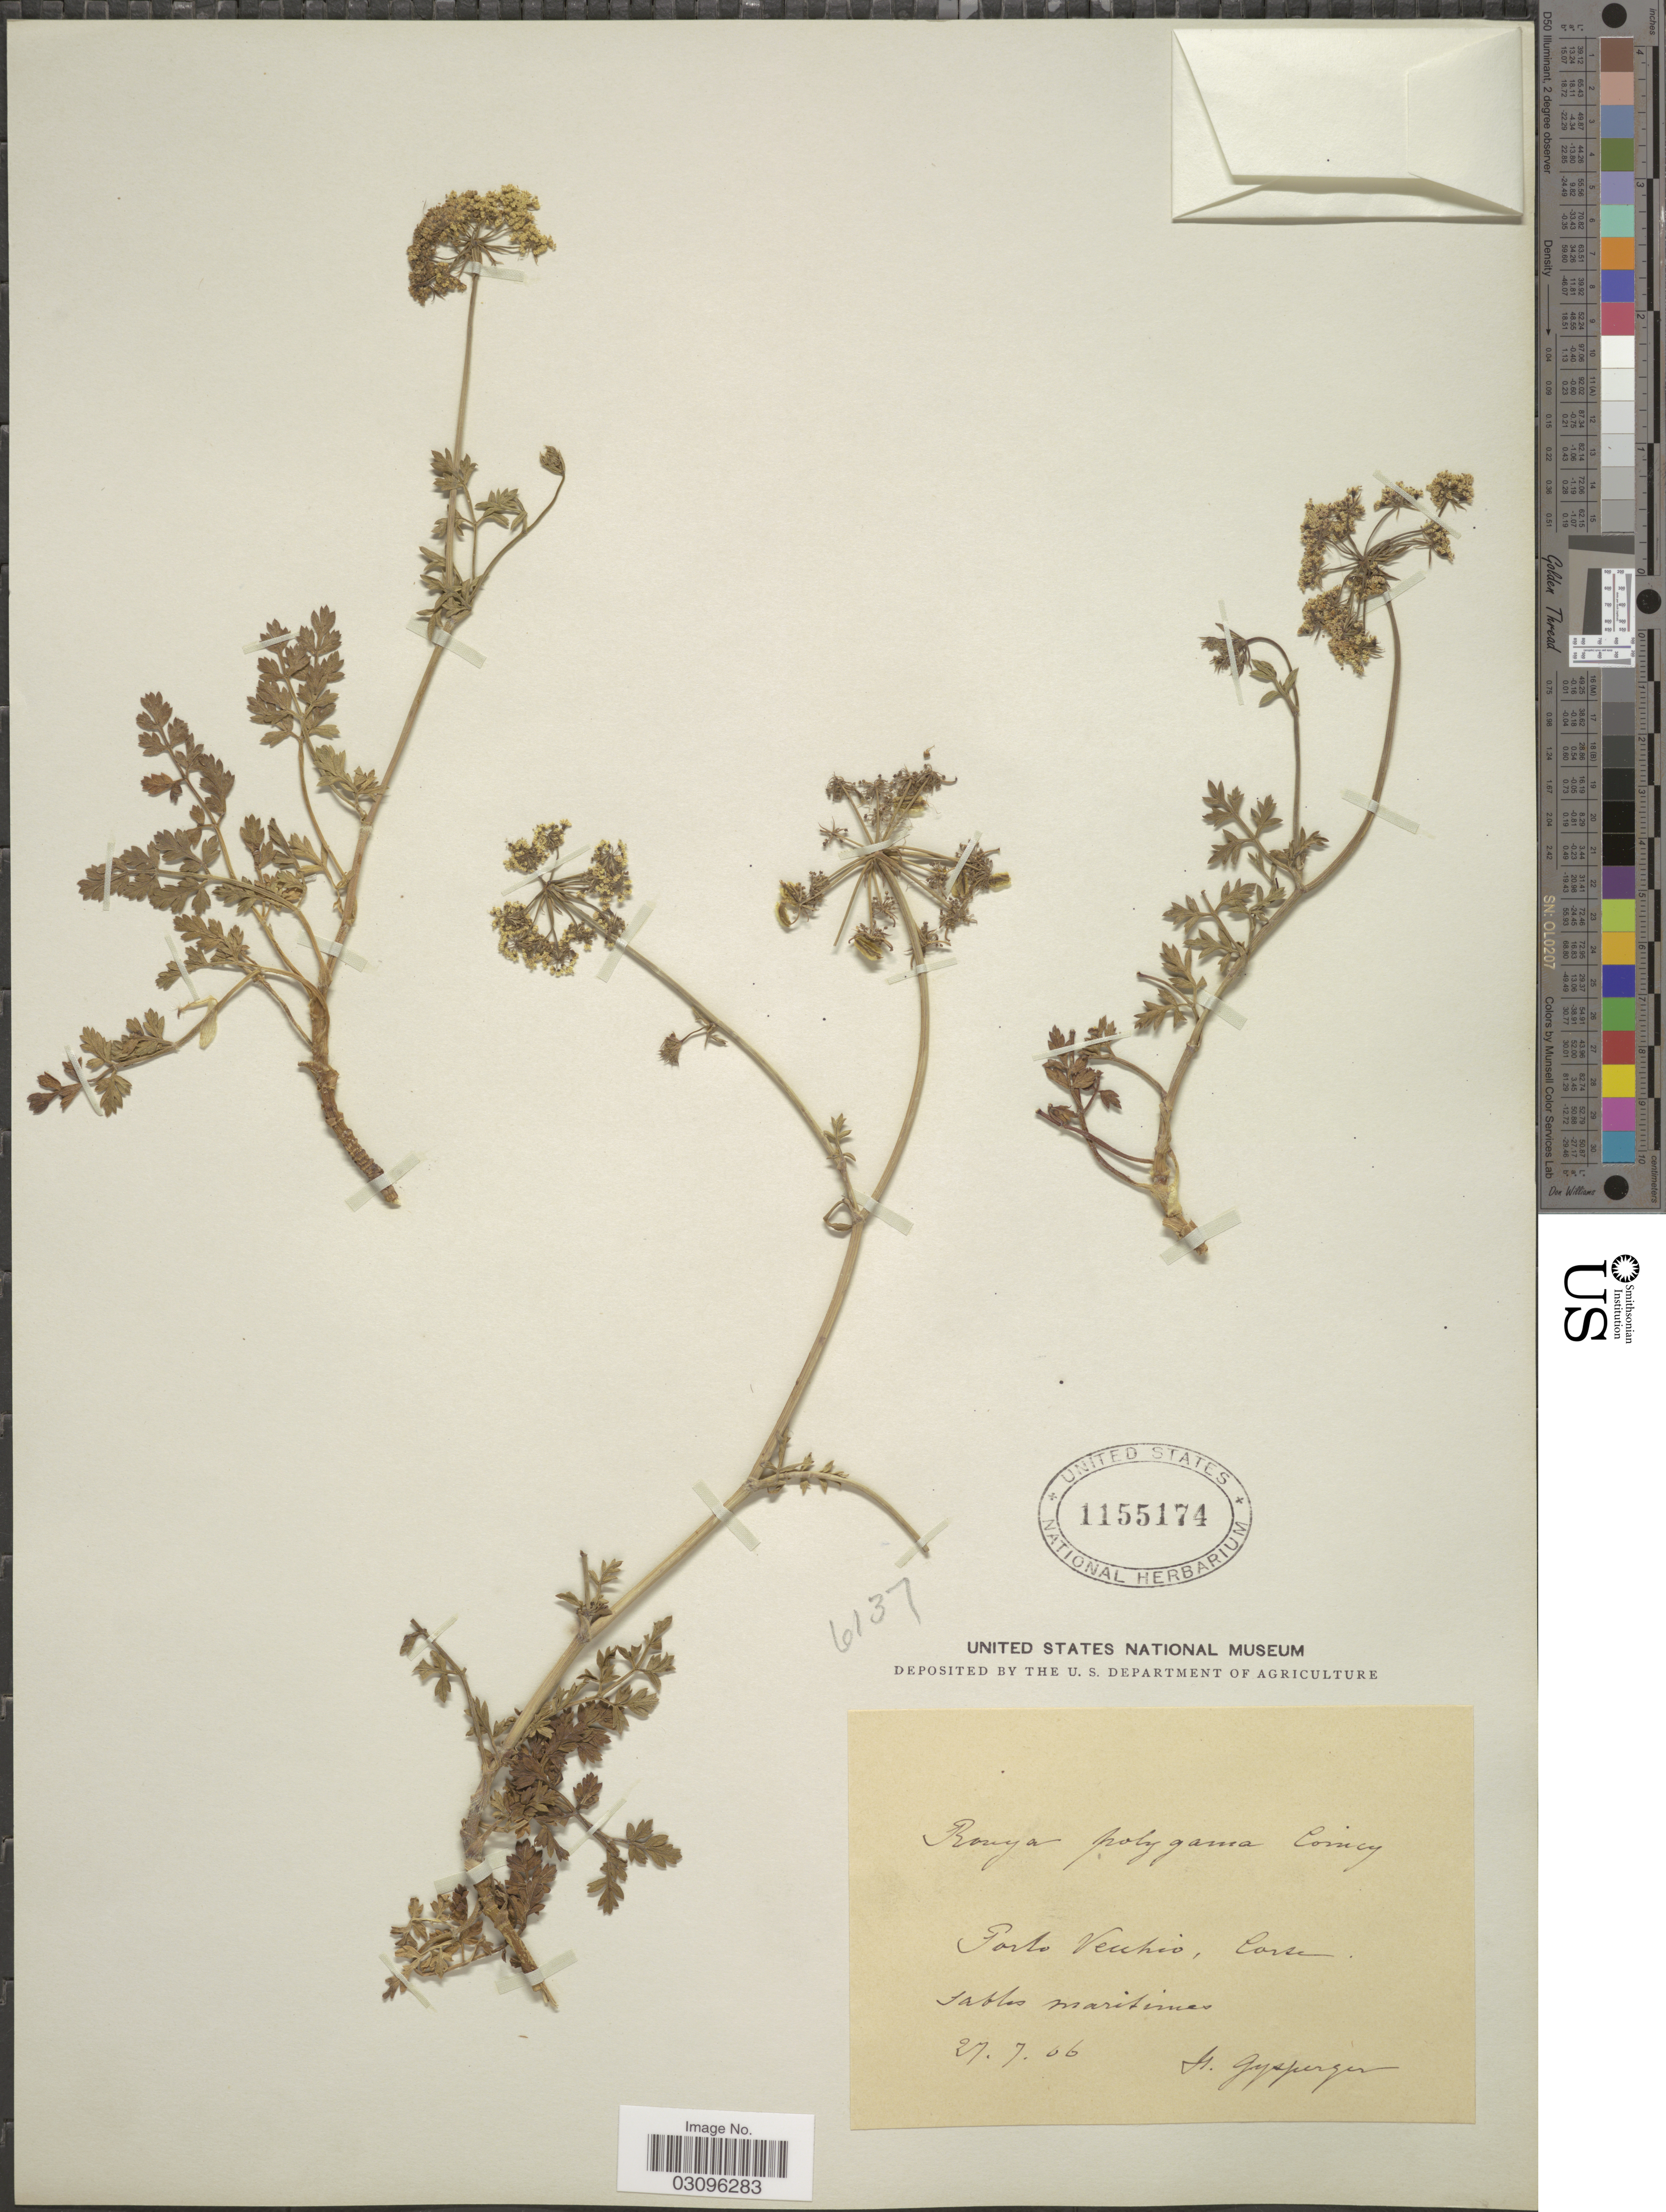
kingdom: Plantae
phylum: Tracheophyta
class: Magnoliopsida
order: Apiales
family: Apiaceae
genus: Thapsia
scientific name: Thapsia polygama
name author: Desf.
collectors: H. Gysperger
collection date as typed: Transcribed d/m/y: 27/7/66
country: France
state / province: Corsica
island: Corse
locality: Forto Veuchio, sables maritimes. [interpreted]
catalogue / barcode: US 1155174